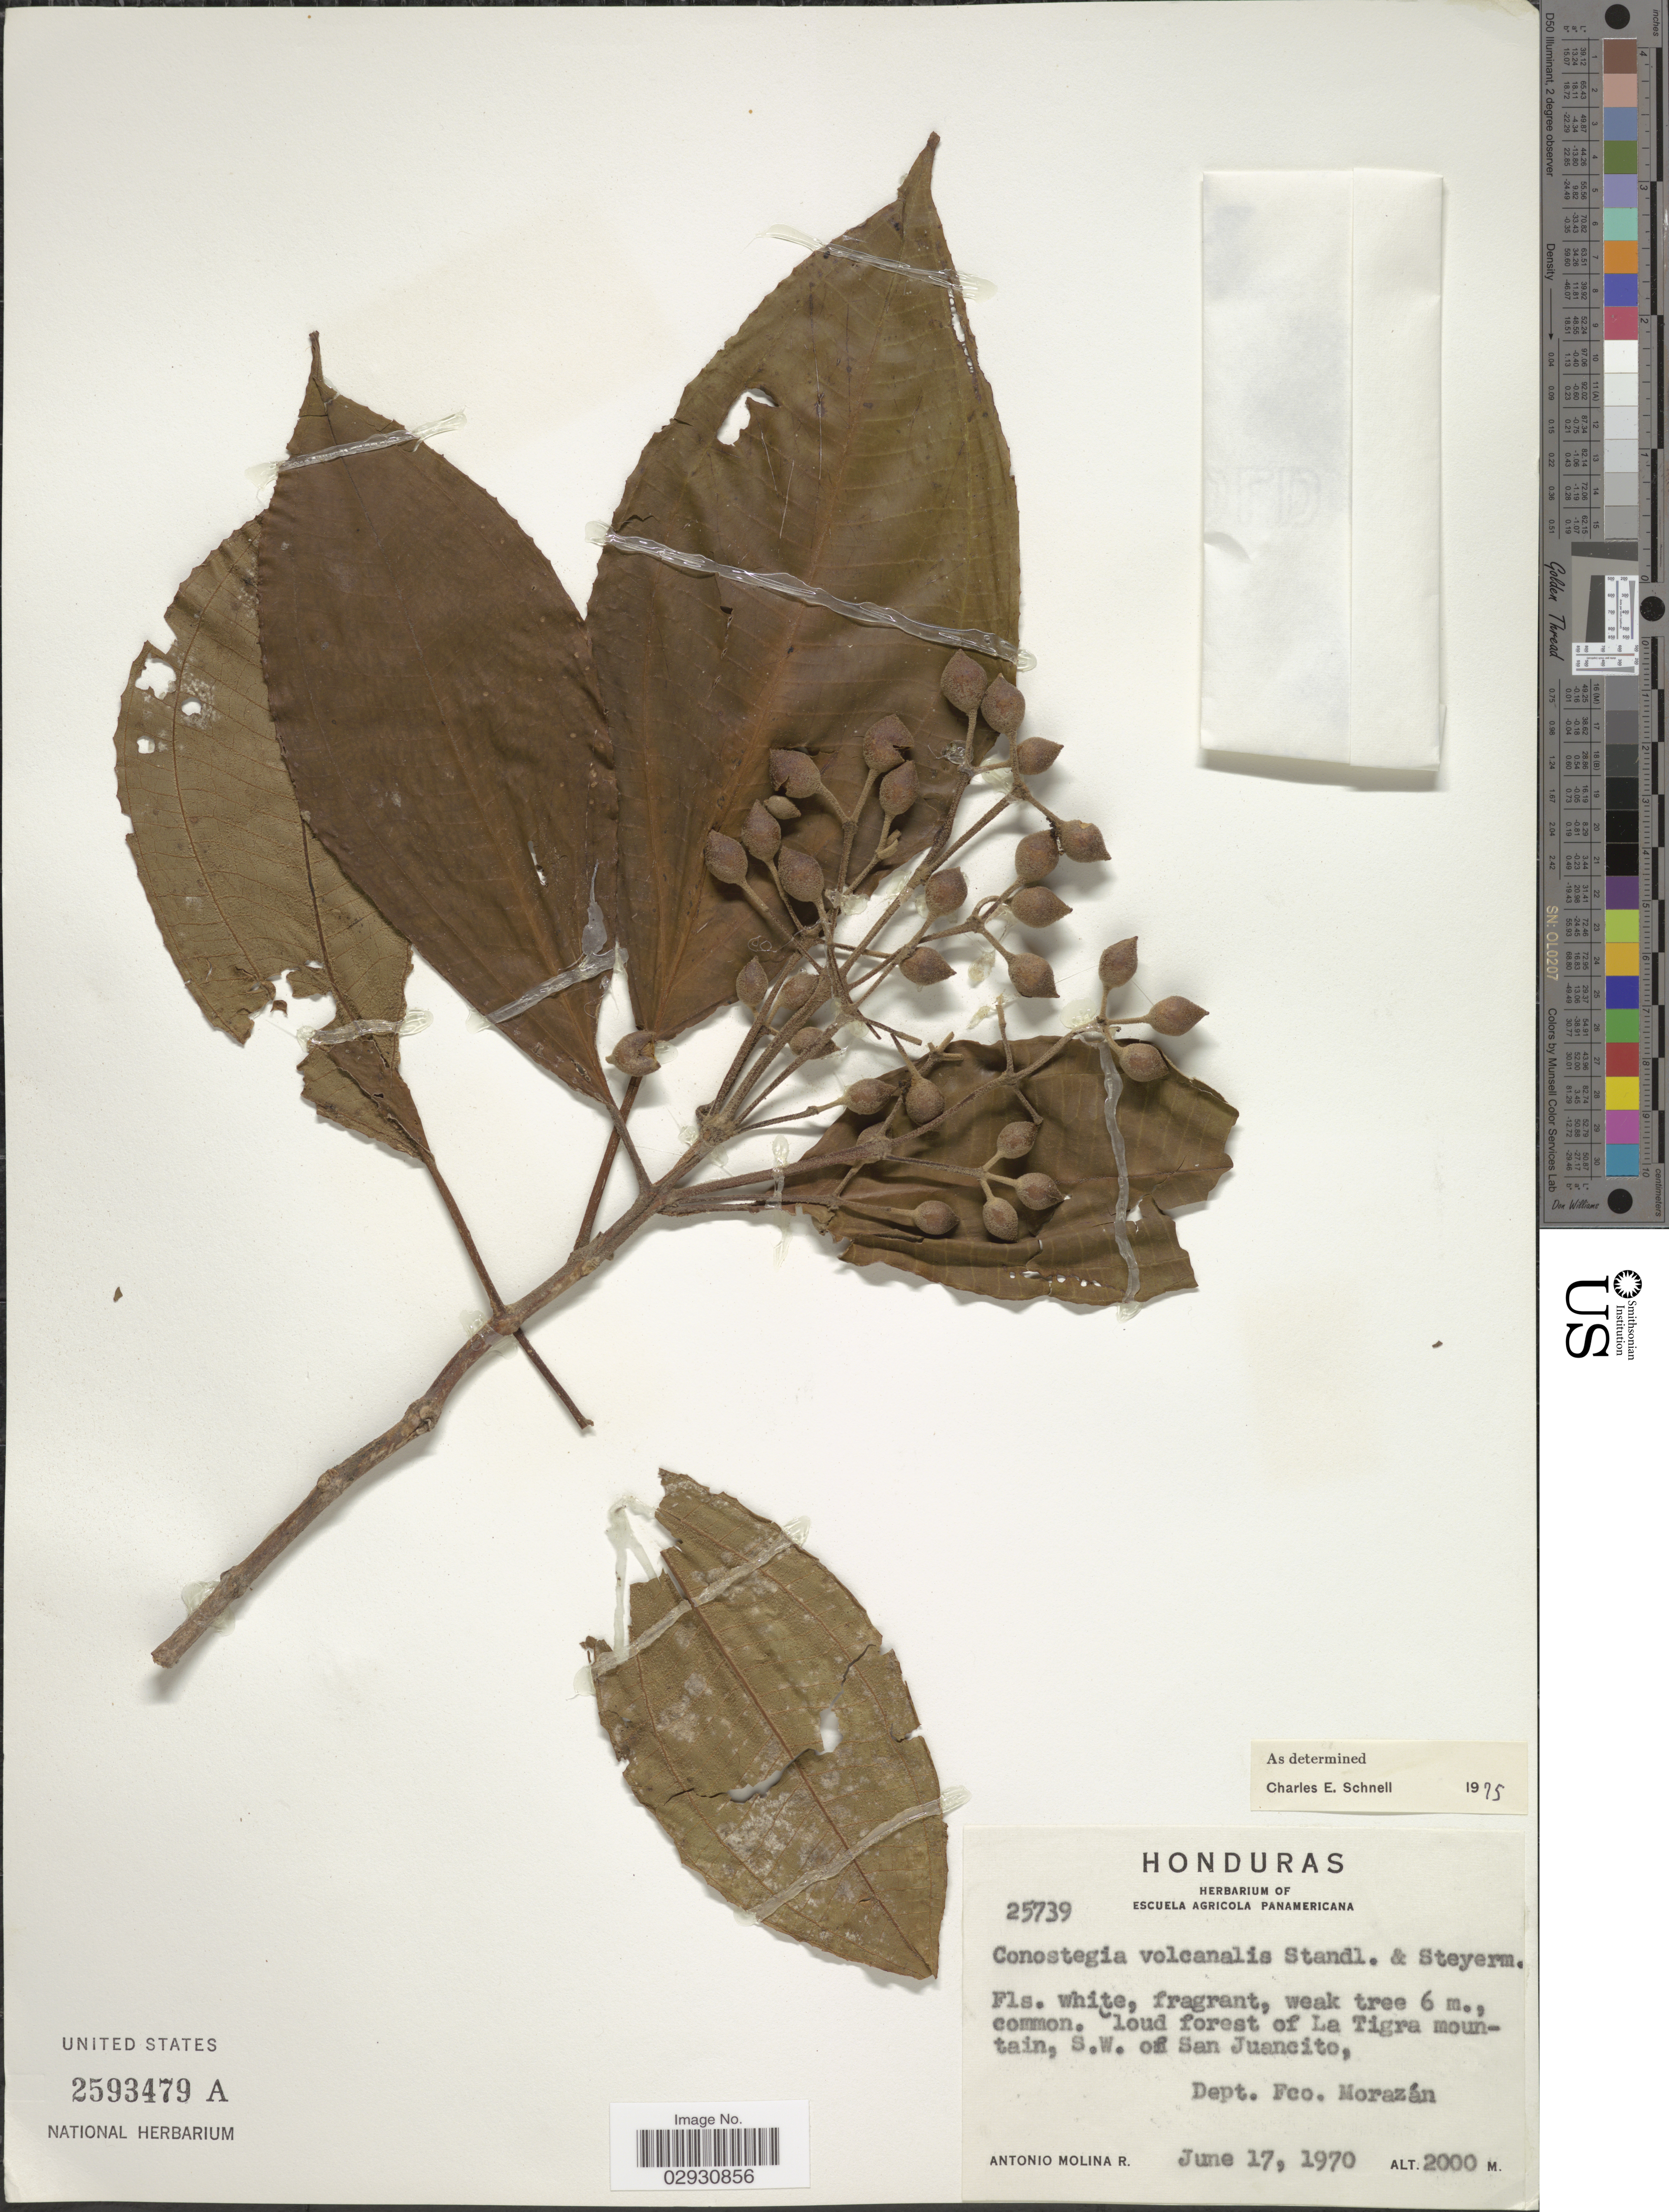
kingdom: Plantae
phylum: Tracheophyta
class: Magnoliopsida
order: Myrtales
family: Melastomataceae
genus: Conostegia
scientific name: Conostegia volcanalis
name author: Standl. & Steyerm.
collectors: A. Molina R.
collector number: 25739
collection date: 1970-06-17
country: Honduras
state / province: Fco. Morazán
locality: Cloud forest of La Tigra mountain, S. W. of San Juancito, Dept. Fco. Morazán.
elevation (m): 2000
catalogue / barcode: US 2593479A